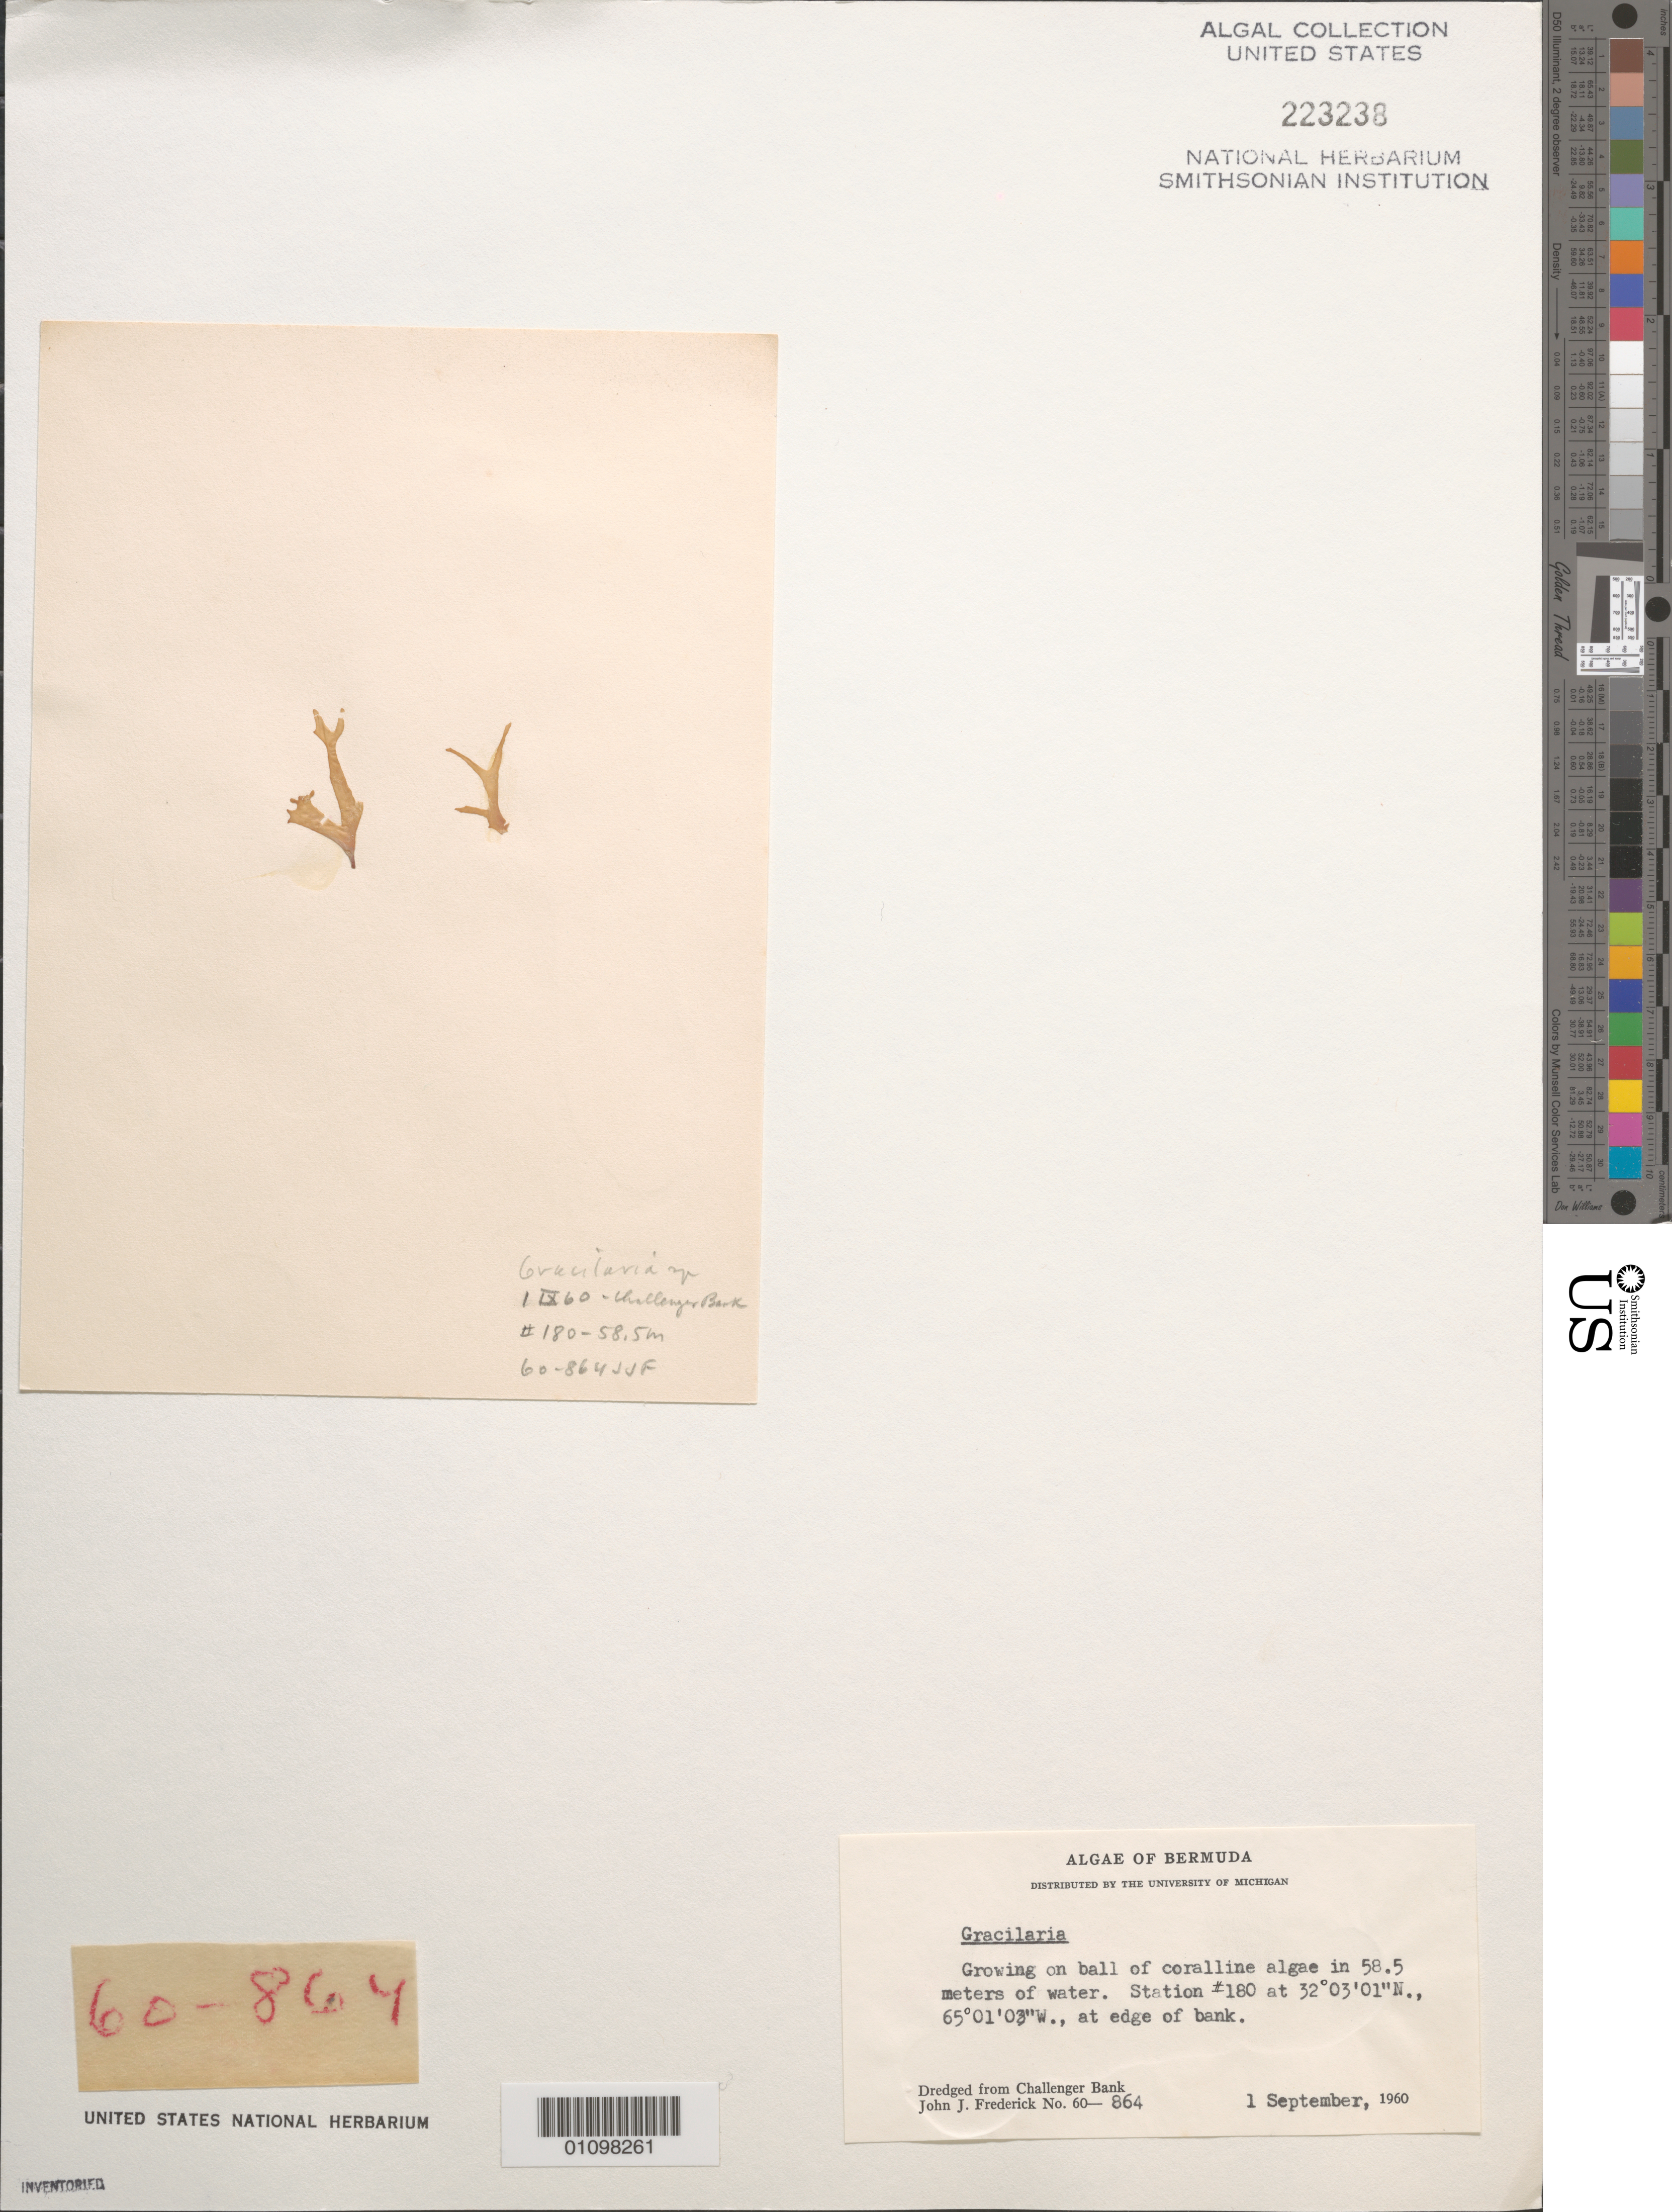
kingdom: Plantae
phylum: Rhodophyta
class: Florideophyceae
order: Gracilariales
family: Gracilariaceae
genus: Gracilaria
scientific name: Gracilaria sp.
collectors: J. Frederick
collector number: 60-864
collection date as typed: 01 Sep 1960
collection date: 1960-09-01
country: Bermuda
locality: Challenger Bank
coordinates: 32 03'01"N, 65 01'03"W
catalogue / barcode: US 223238